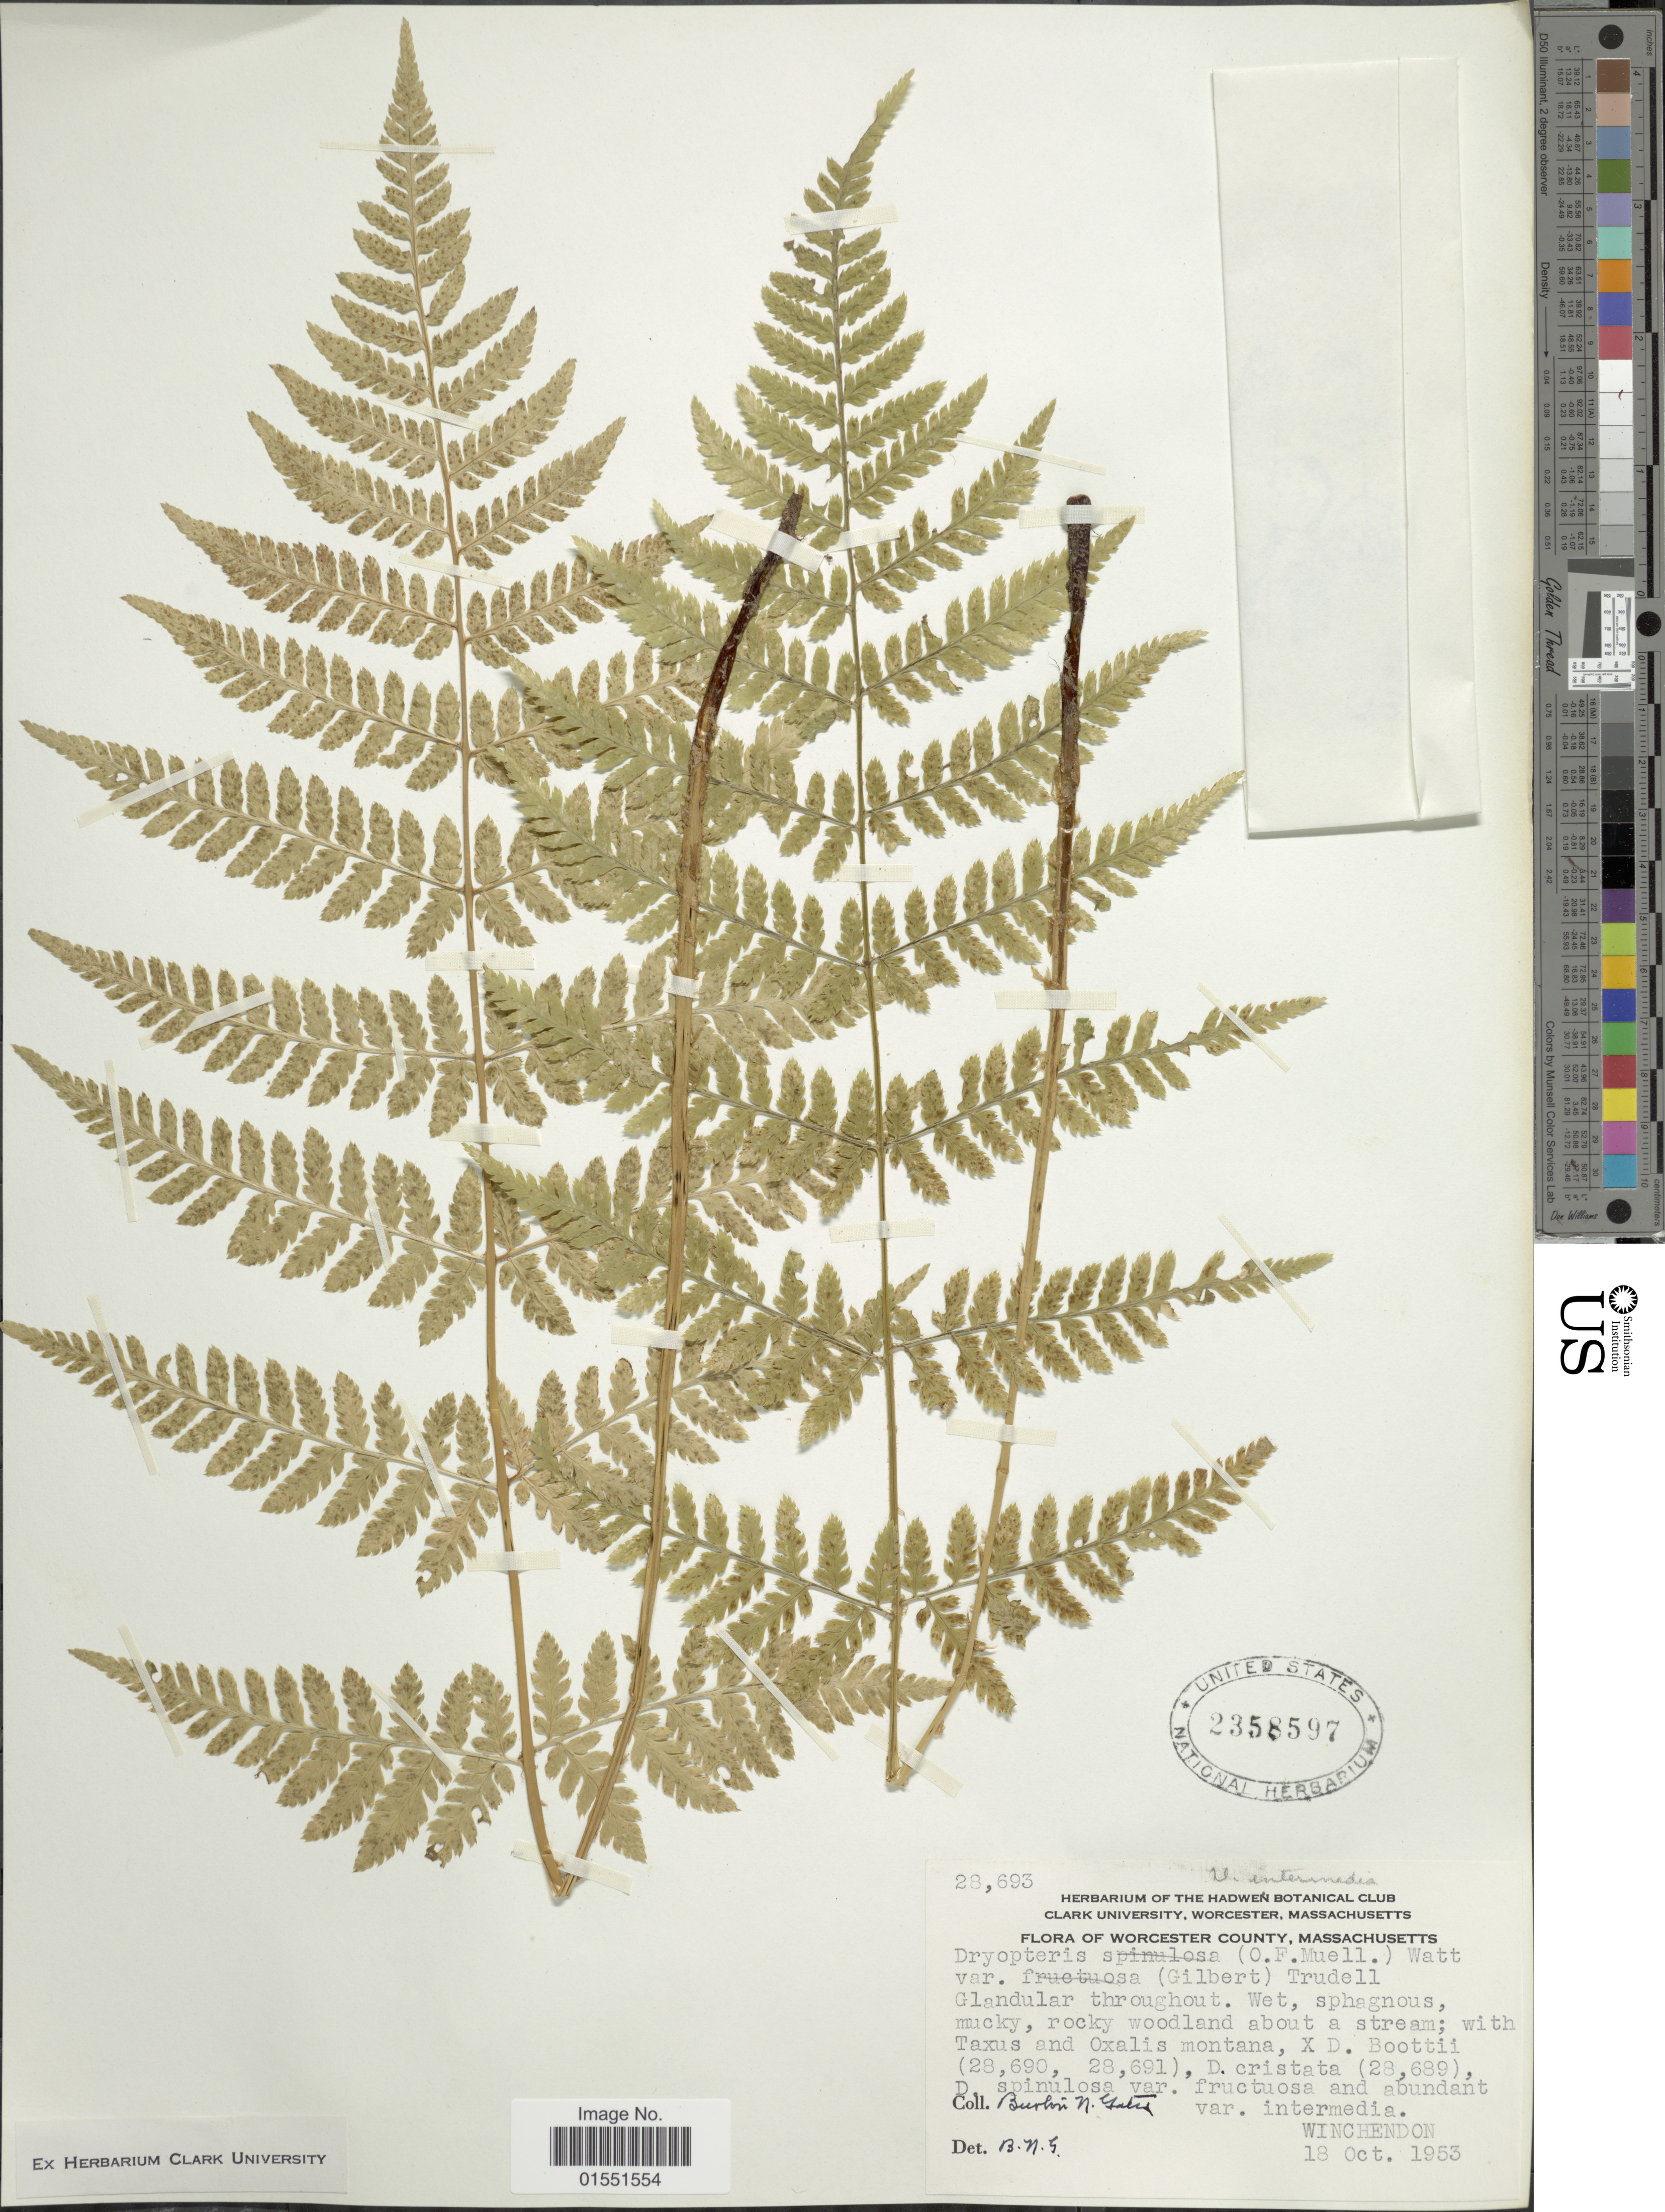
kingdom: Plantae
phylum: Tracheophyta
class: Polypodiopsida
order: Polypodiales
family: Dryopteridaceae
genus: Dryopteris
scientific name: Dryopteris intermedia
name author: (Muhl.) A. Gray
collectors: B. N. Gates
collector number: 28693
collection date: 1953-10-18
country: United States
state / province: Massachusetts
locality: Worcester County, Winchendon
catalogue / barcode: US 2358597